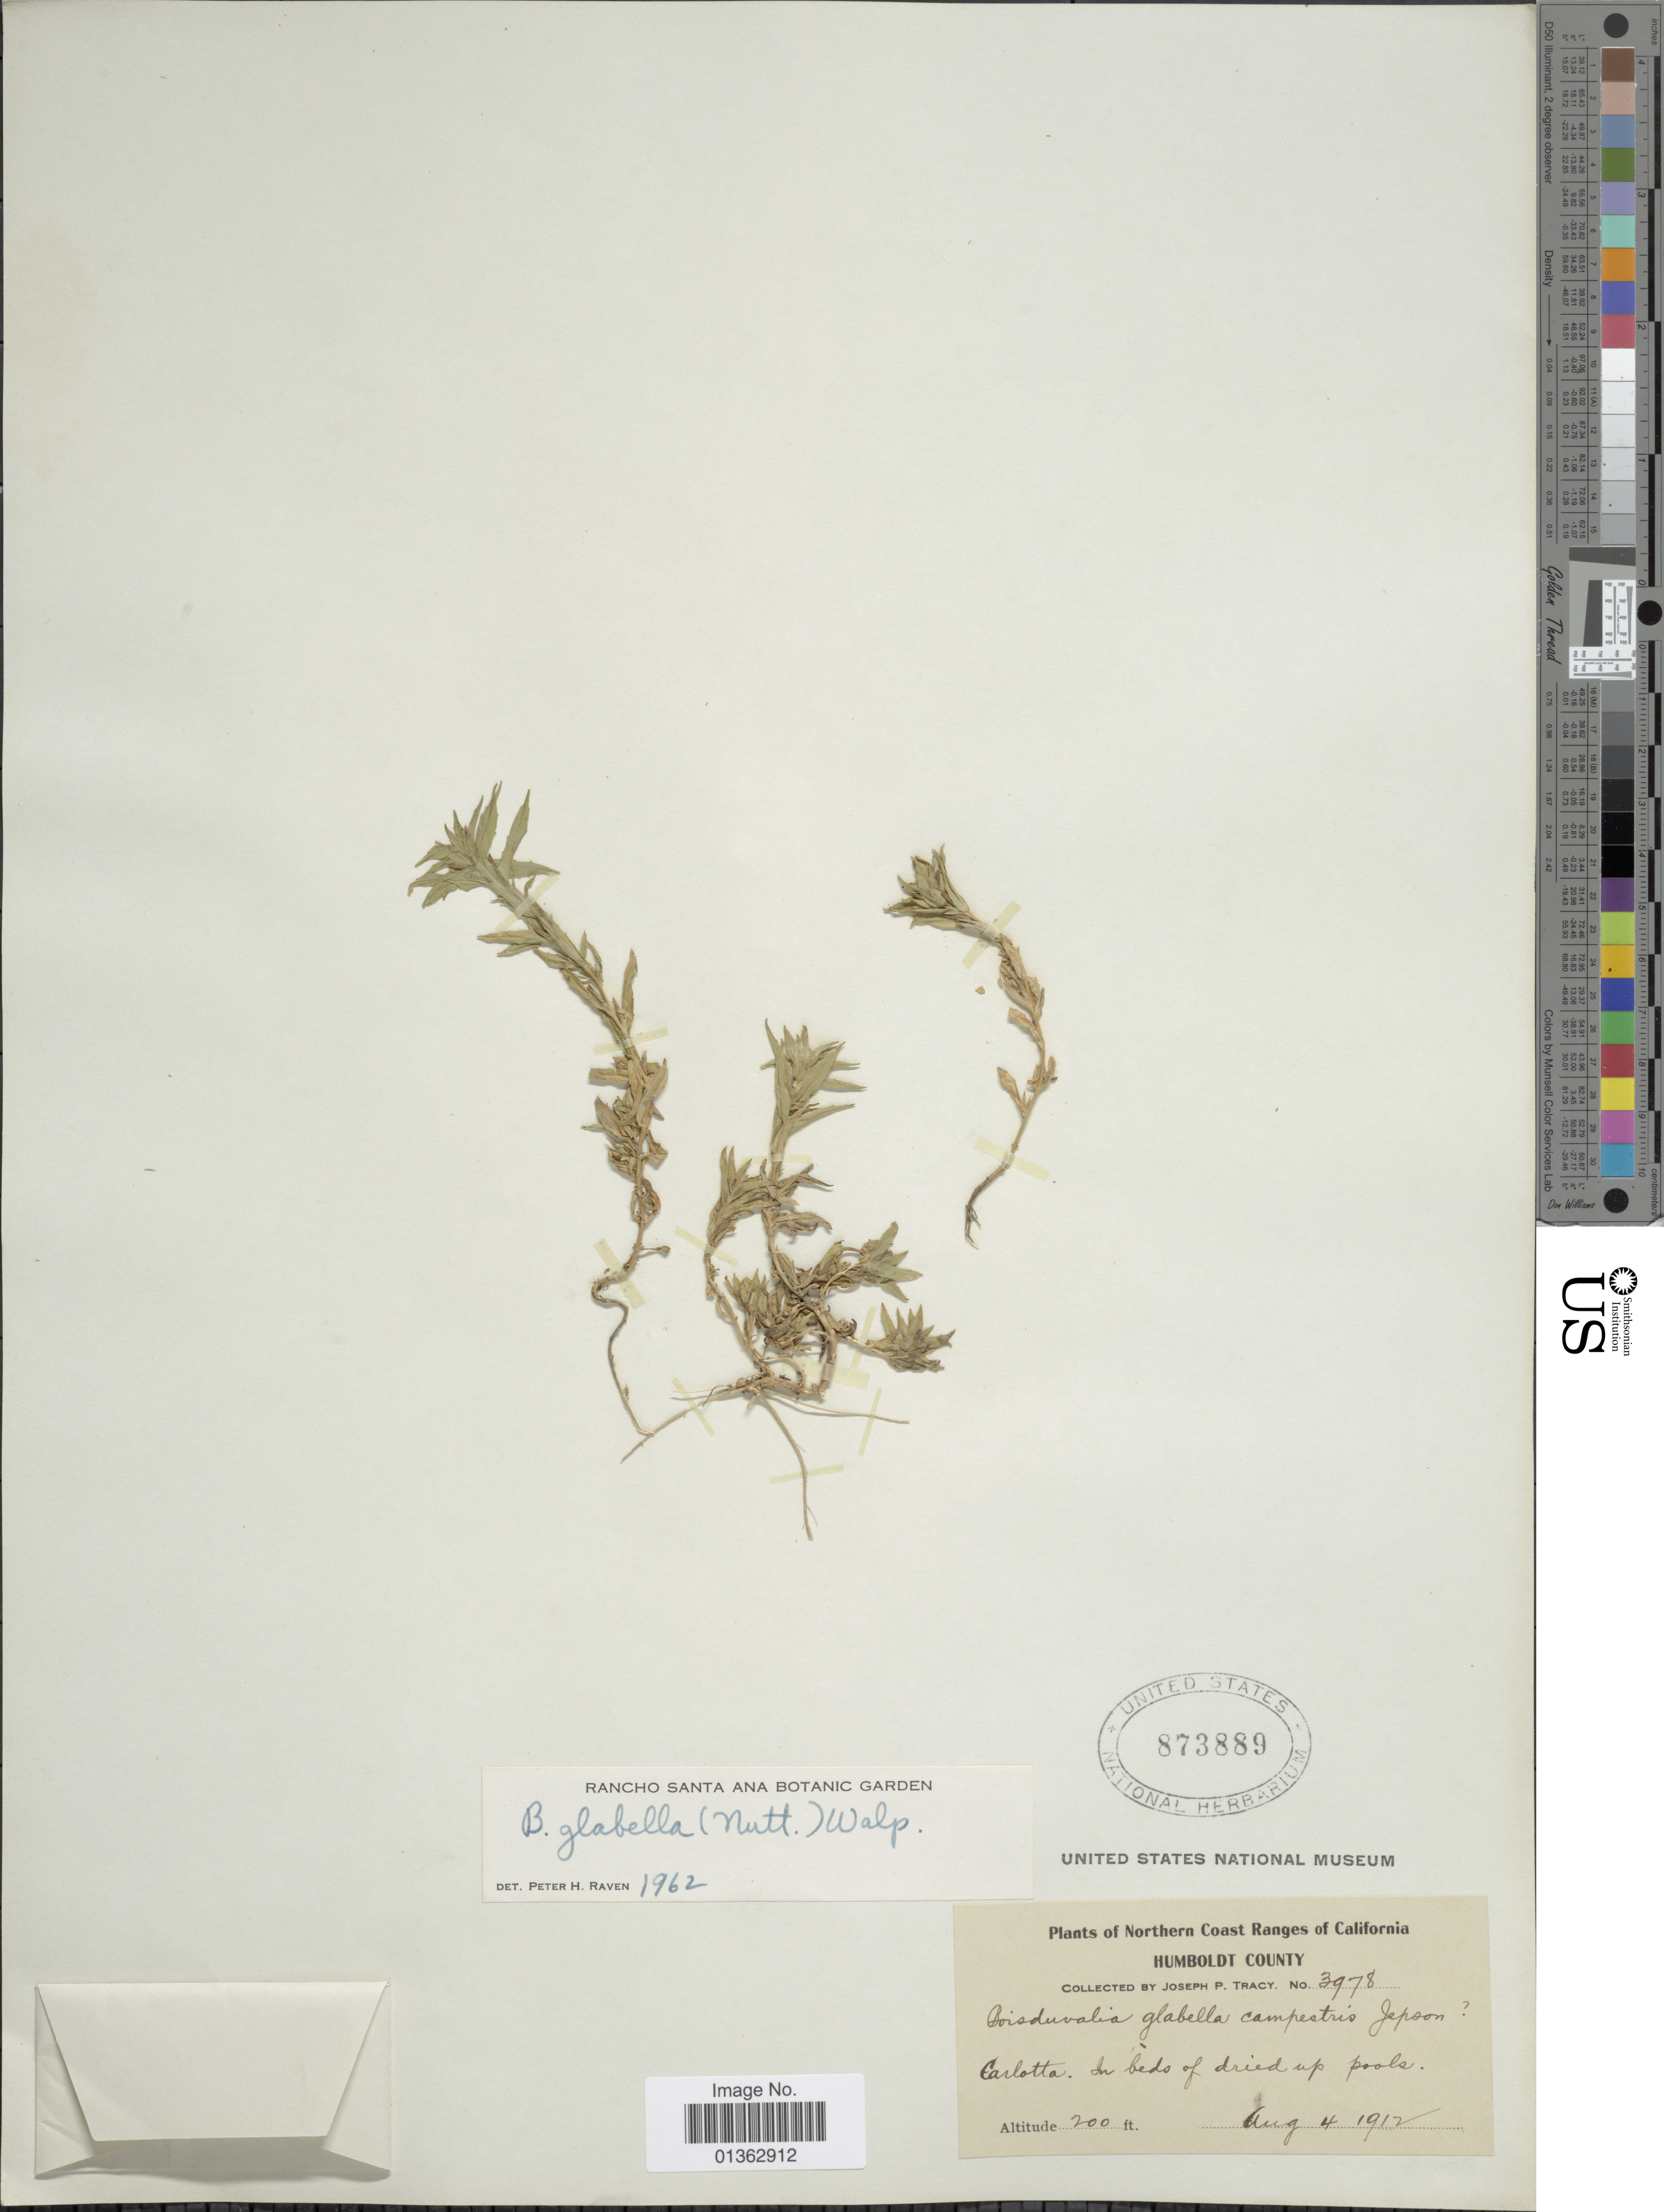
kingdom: Plantae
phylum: Tracheophyta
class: Magnoliopsida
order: Myrtales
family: Onagraceae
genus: Epilobium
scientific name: Epilobium campestre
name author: (Jeps.) Hoch & W.L. Wagner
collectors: J. Tracy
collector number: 3978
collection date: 1912-08-04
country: United States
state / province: California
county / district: Humboldt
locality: Northern Coast Ranges. Humboldt County. Carlotta.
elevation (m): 61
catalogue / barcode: US 873889